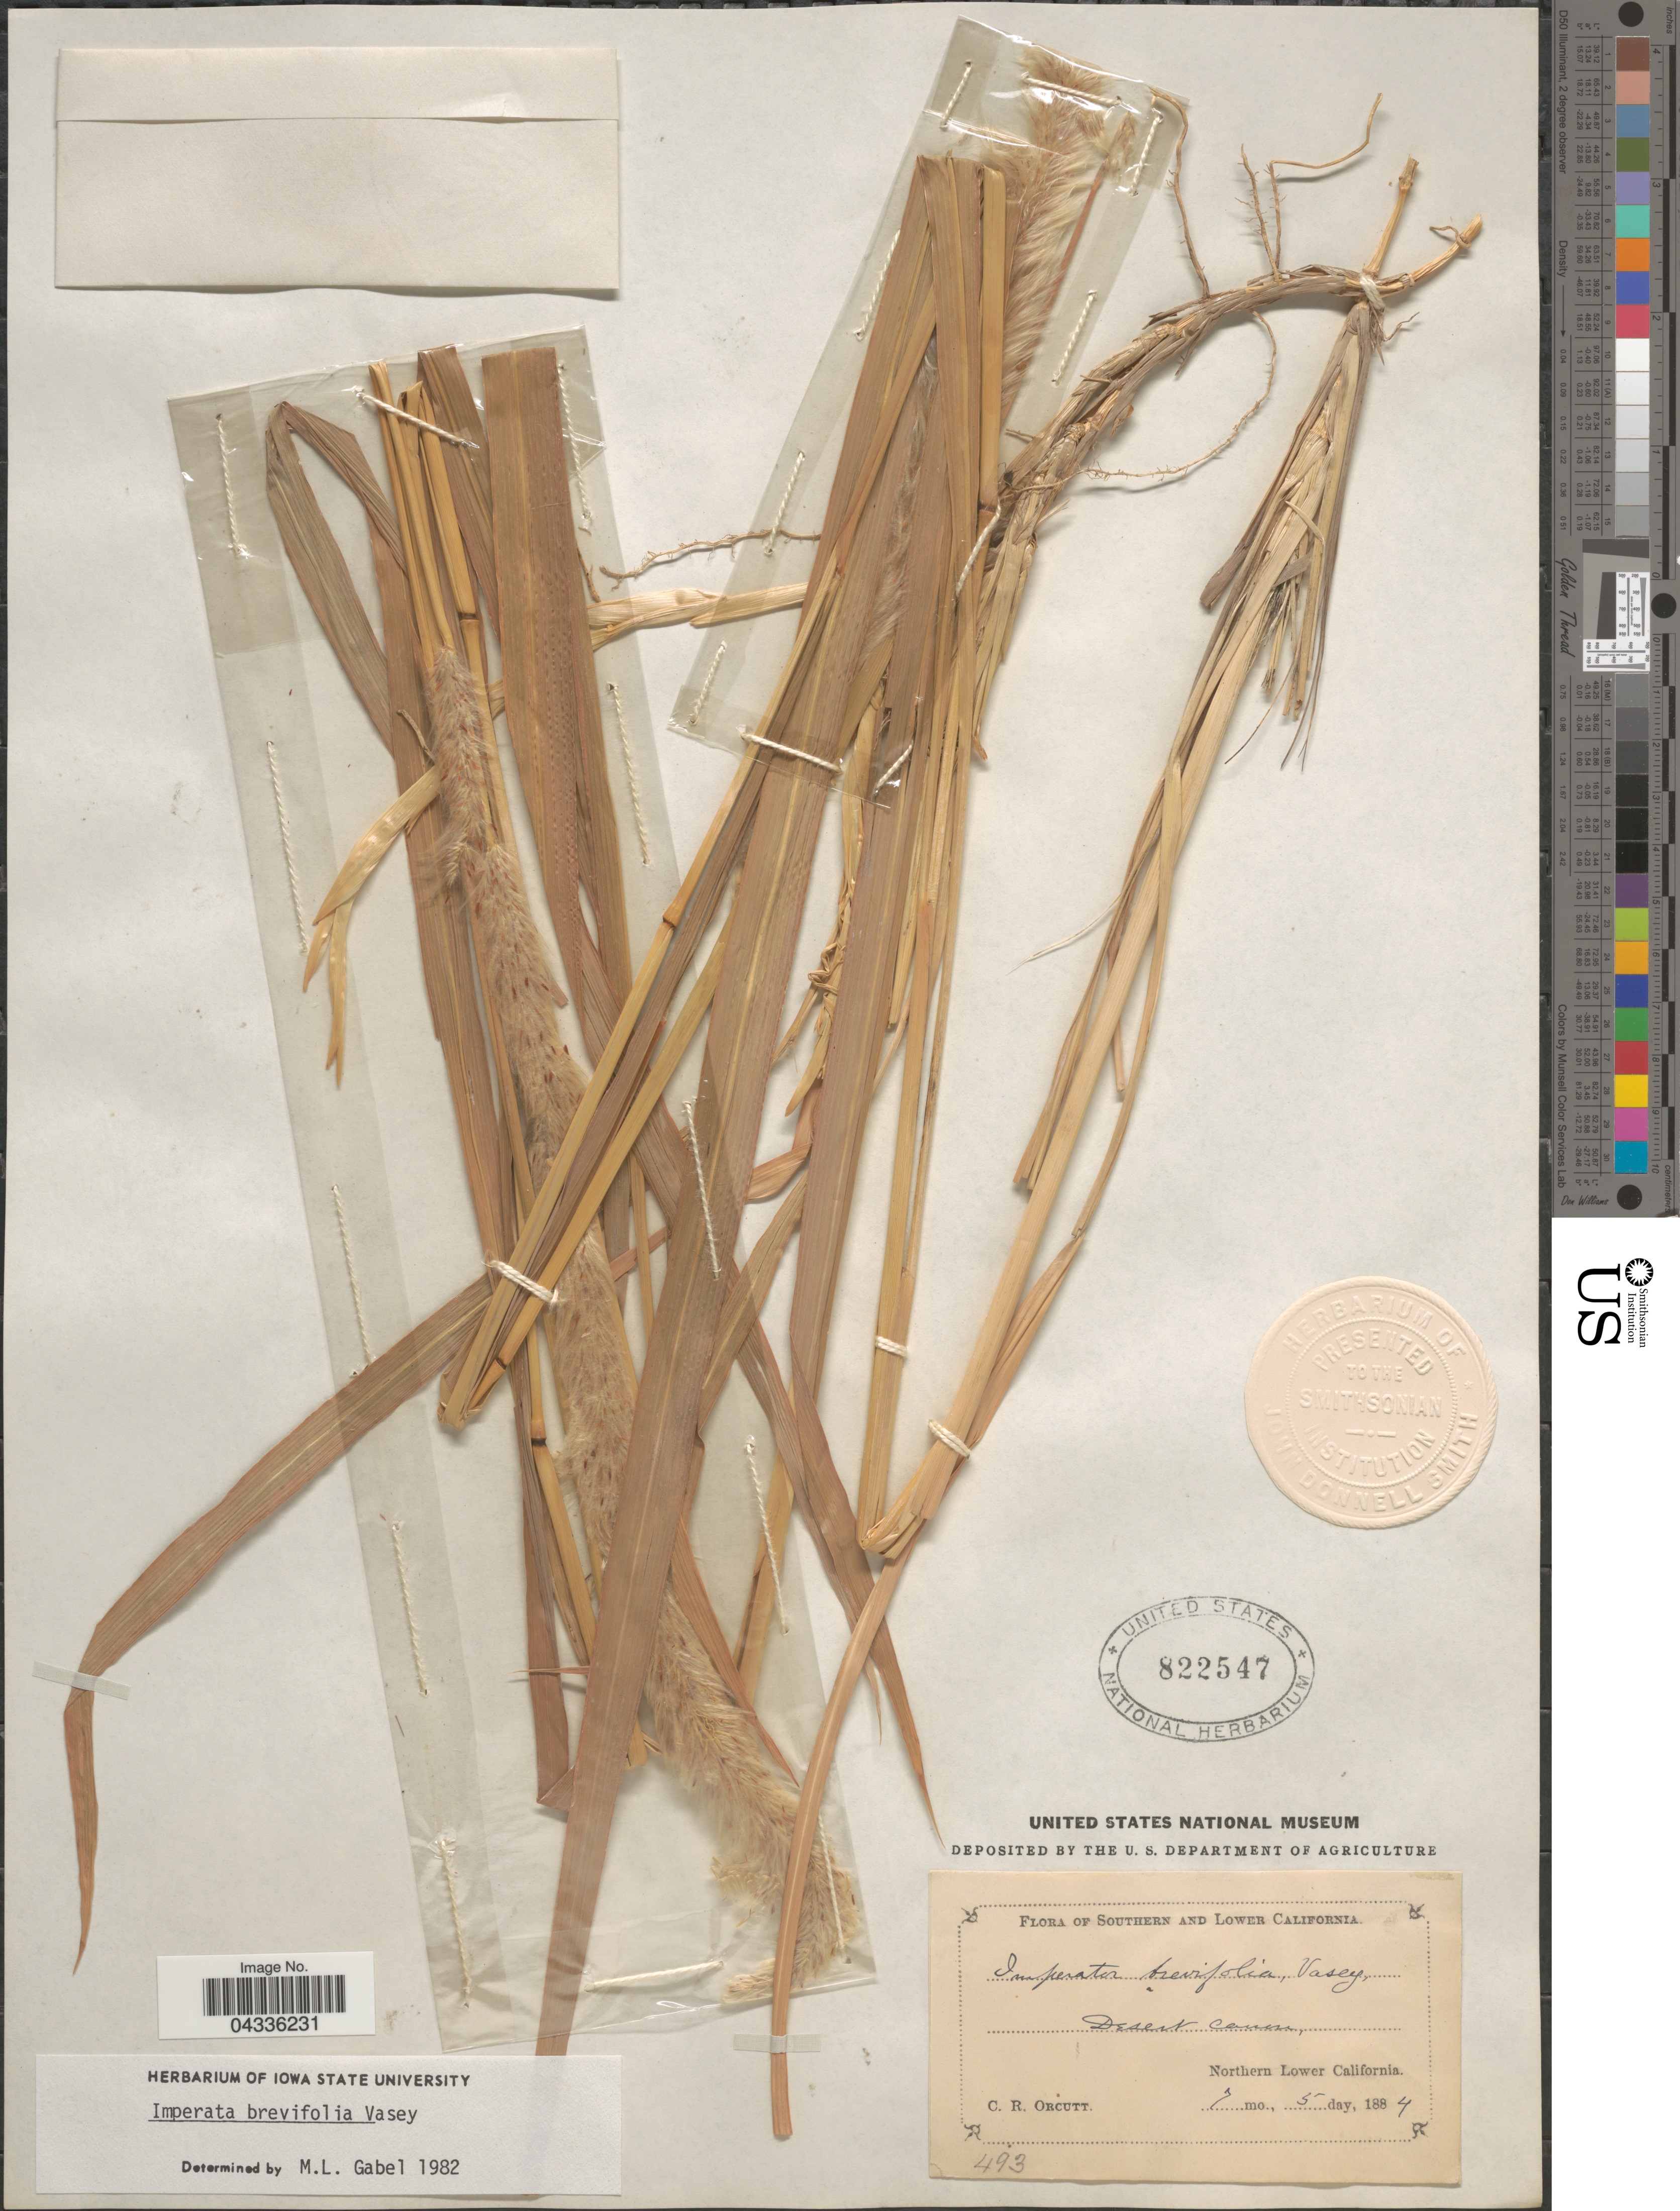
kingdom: Plantae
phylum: Tracheophyta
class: Liliopsida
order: Poales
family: Poaceae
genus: Imperata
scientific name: Imperata brevifolia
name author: Vasey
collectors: C. R. Orcutt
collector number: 493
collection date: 1884-07-05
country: United States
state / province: California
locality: Southern and Lower California. Desert Canon, Northern Lower California.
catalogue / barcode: US 822547